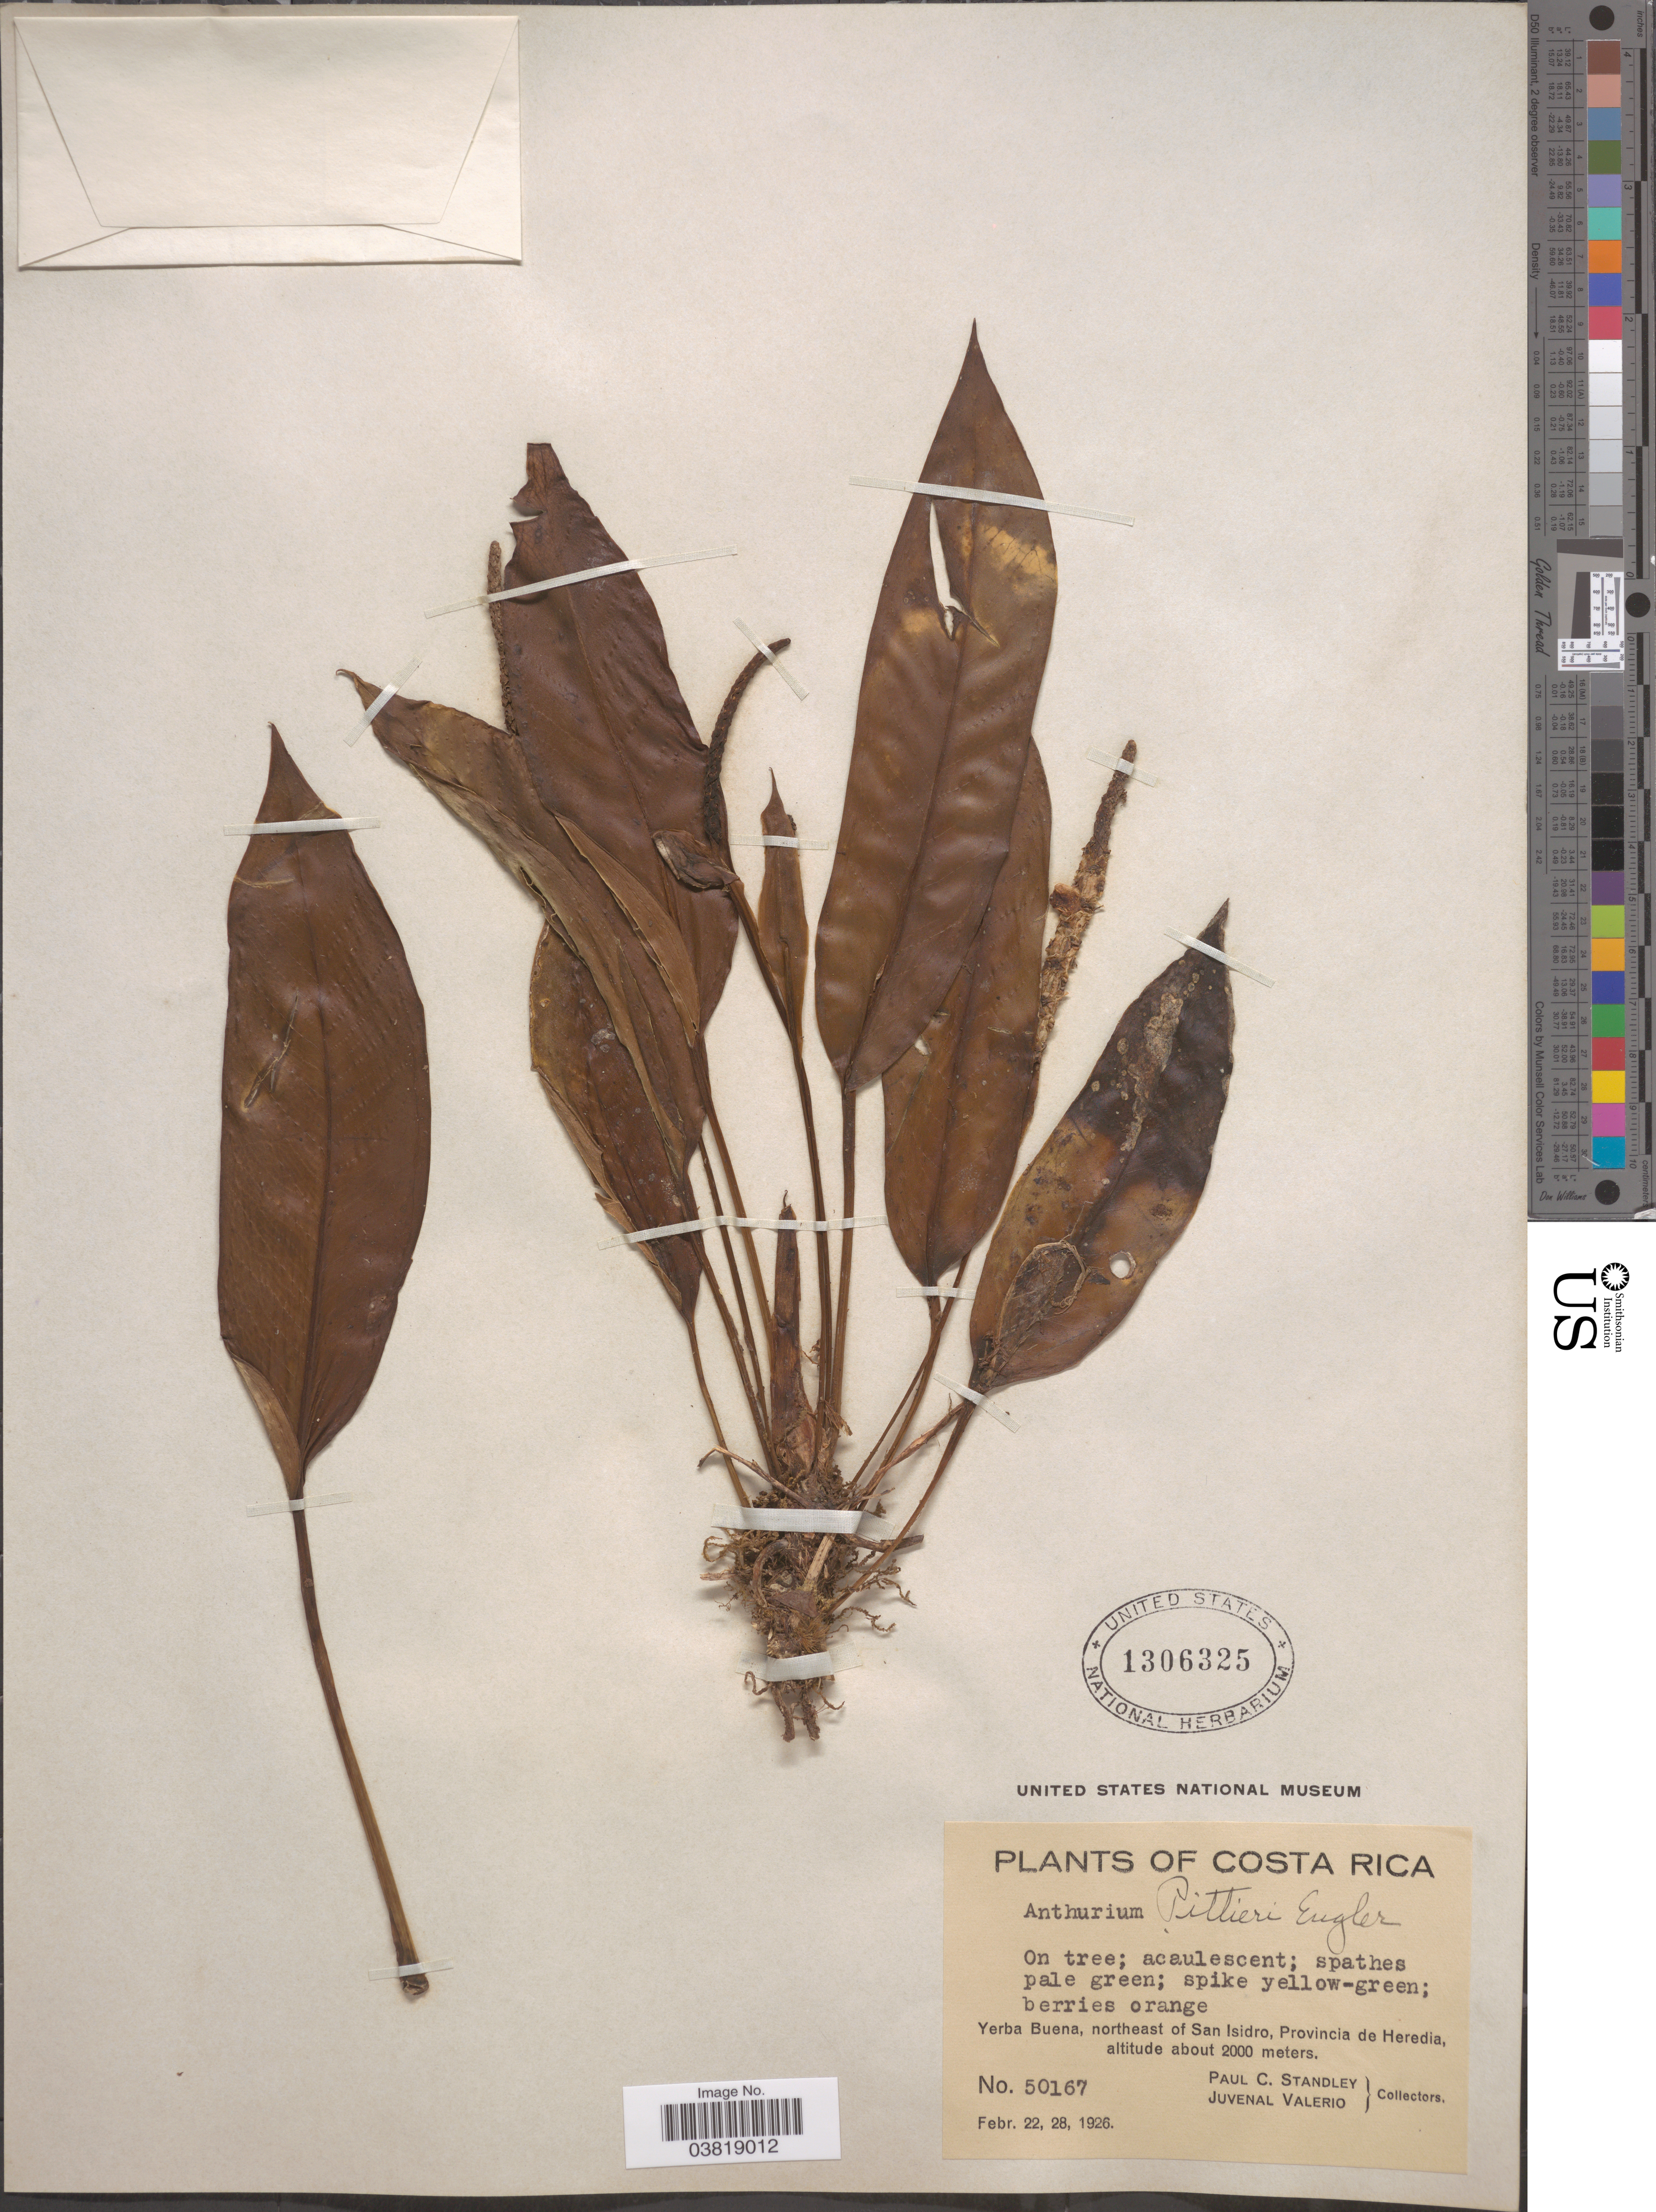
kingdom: Plantae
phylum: Tracheophyta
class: Liliopsida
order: Alismatales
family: Araceae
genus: Anthurium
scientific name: Anthurium pittieri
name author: Engl.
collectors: P. C. Standley & J. Valerio R.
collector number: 50167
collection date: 1926-02-22/1926-02-28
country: Costa Rica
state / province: Heredia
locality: Yerba Buena, northeast of San Isidro.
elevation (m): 2000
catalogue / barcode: US 1306325